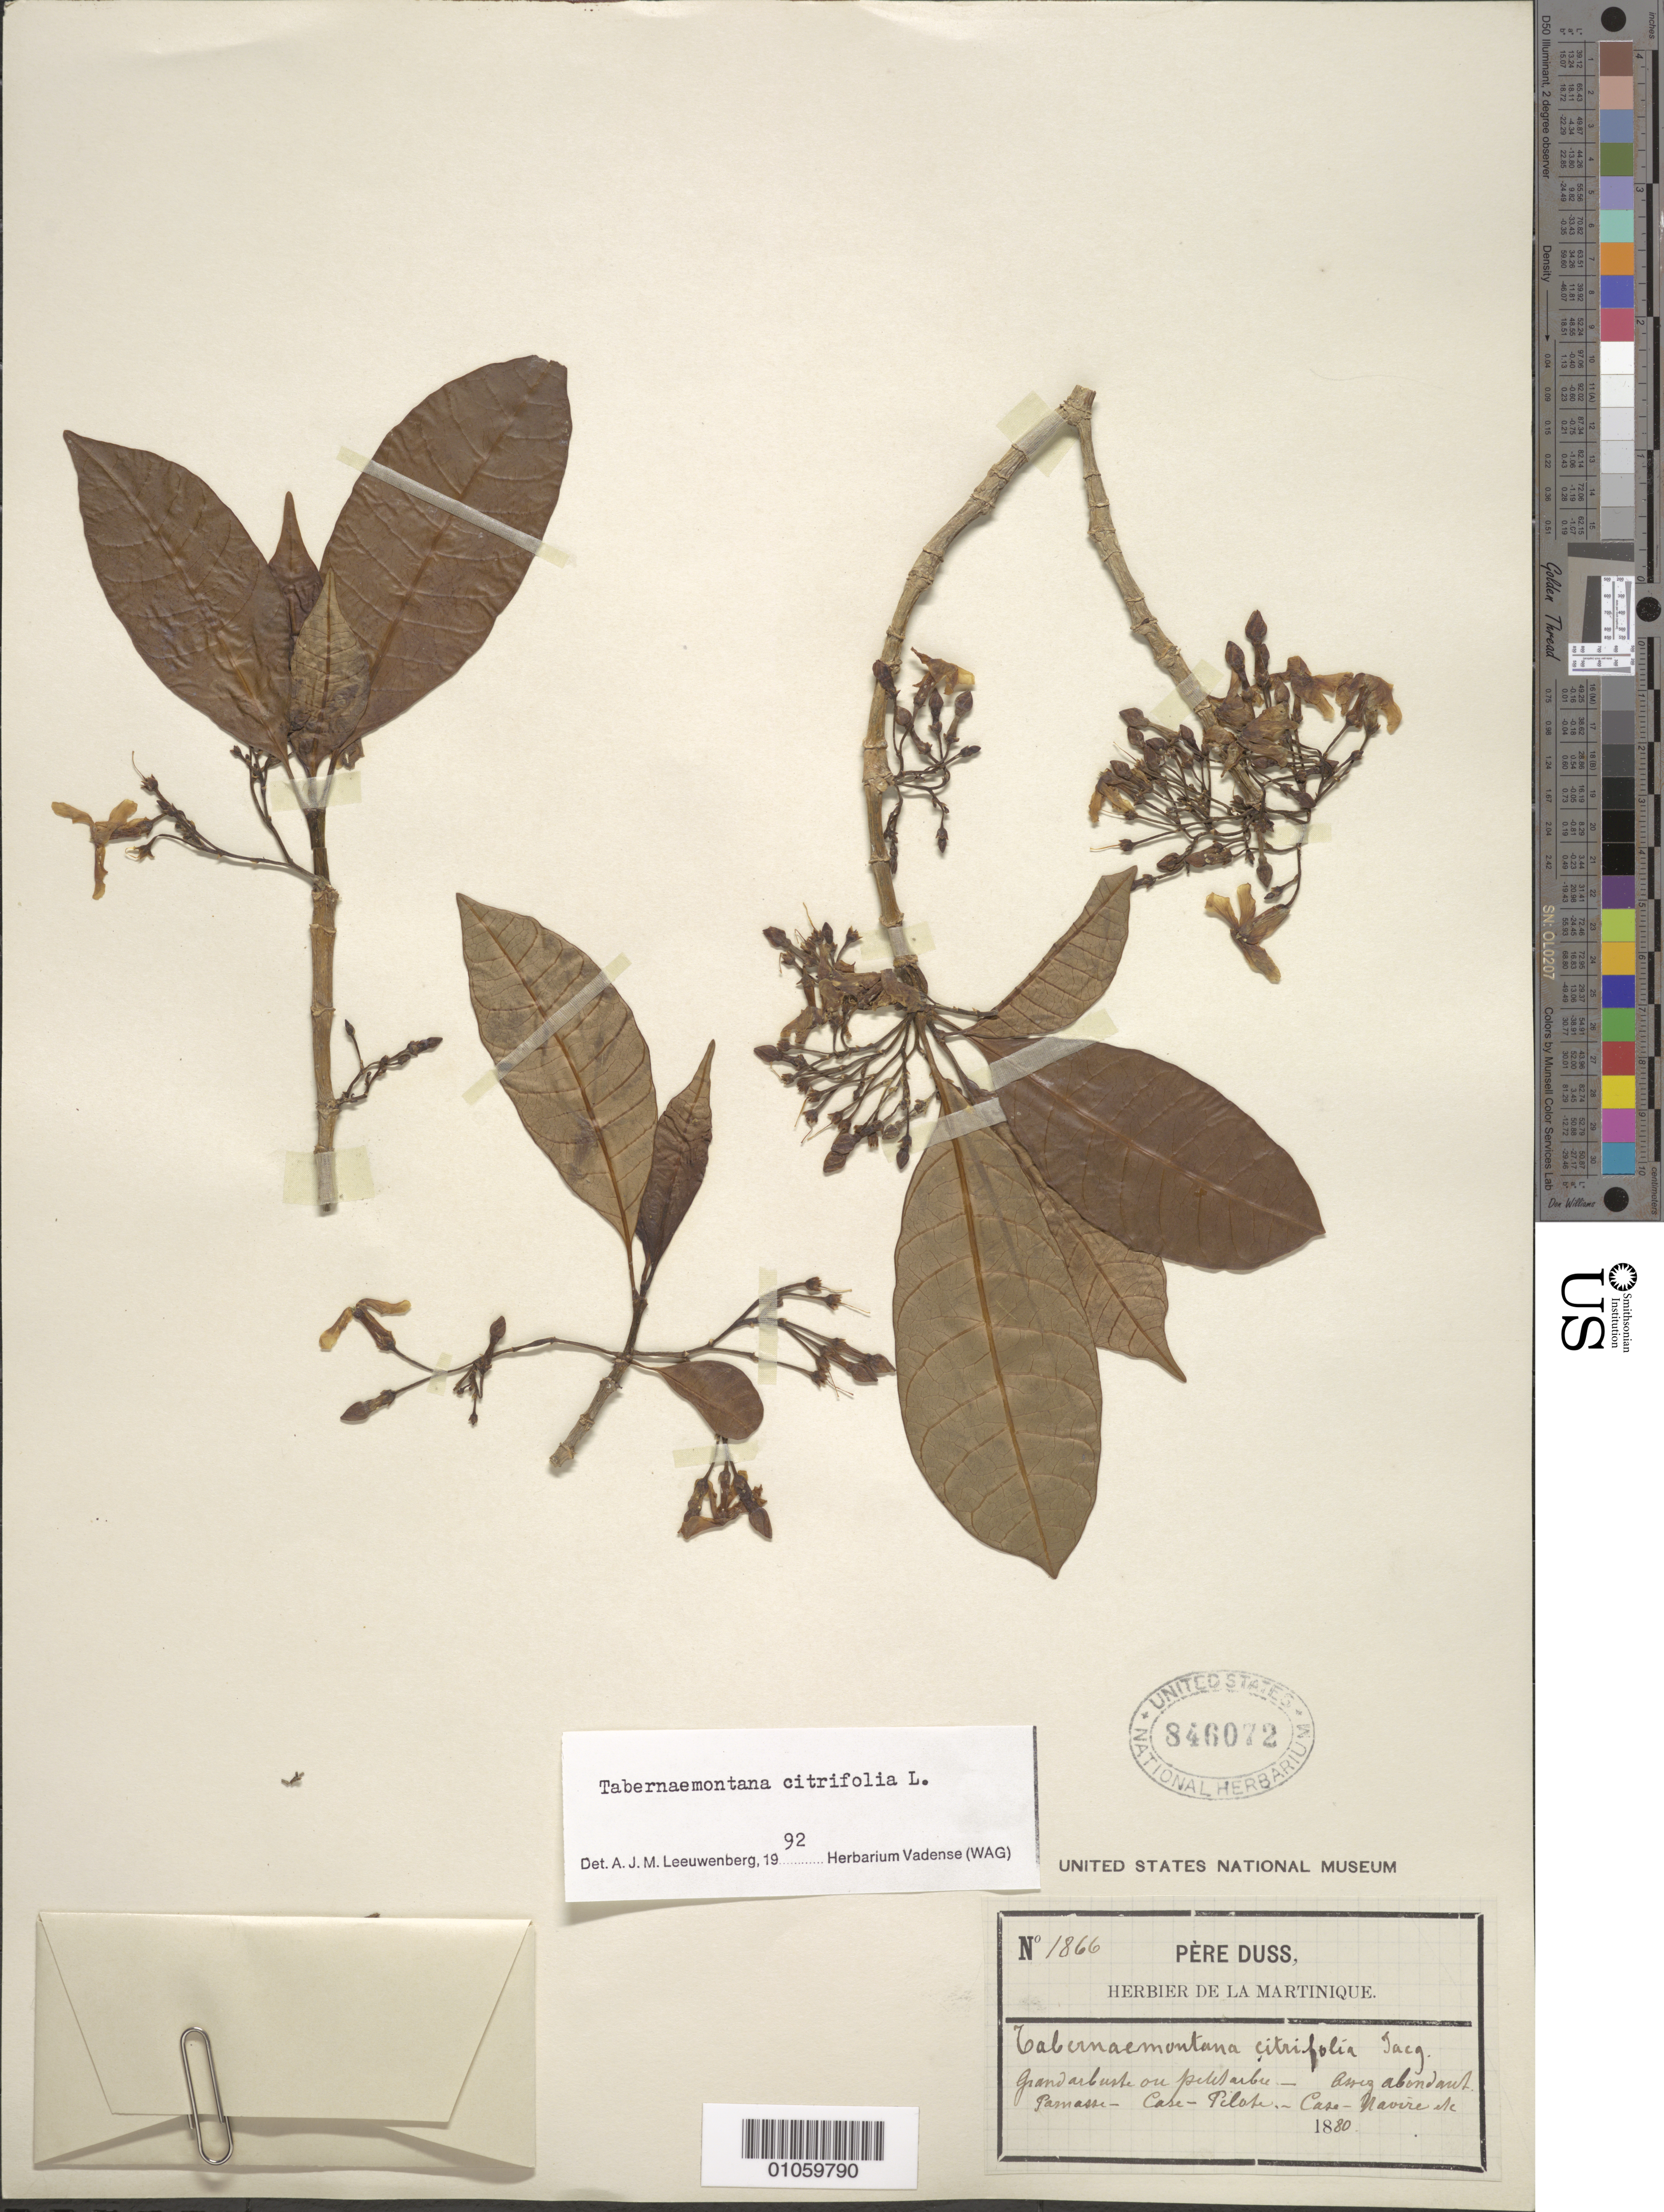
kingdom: Plantae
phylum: Tracheophyta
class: Magnoliopsida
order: Gentianales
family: Apocynaceae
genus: Tabernaemontana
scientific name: Tabernaemontana citrifolia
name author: L.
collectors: Père Duss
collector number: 1866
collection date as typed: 1880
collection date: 1880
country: Martinique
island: Martinique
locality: Parnasse - Case-Pilote - Case-Navire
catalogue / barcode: US 846072